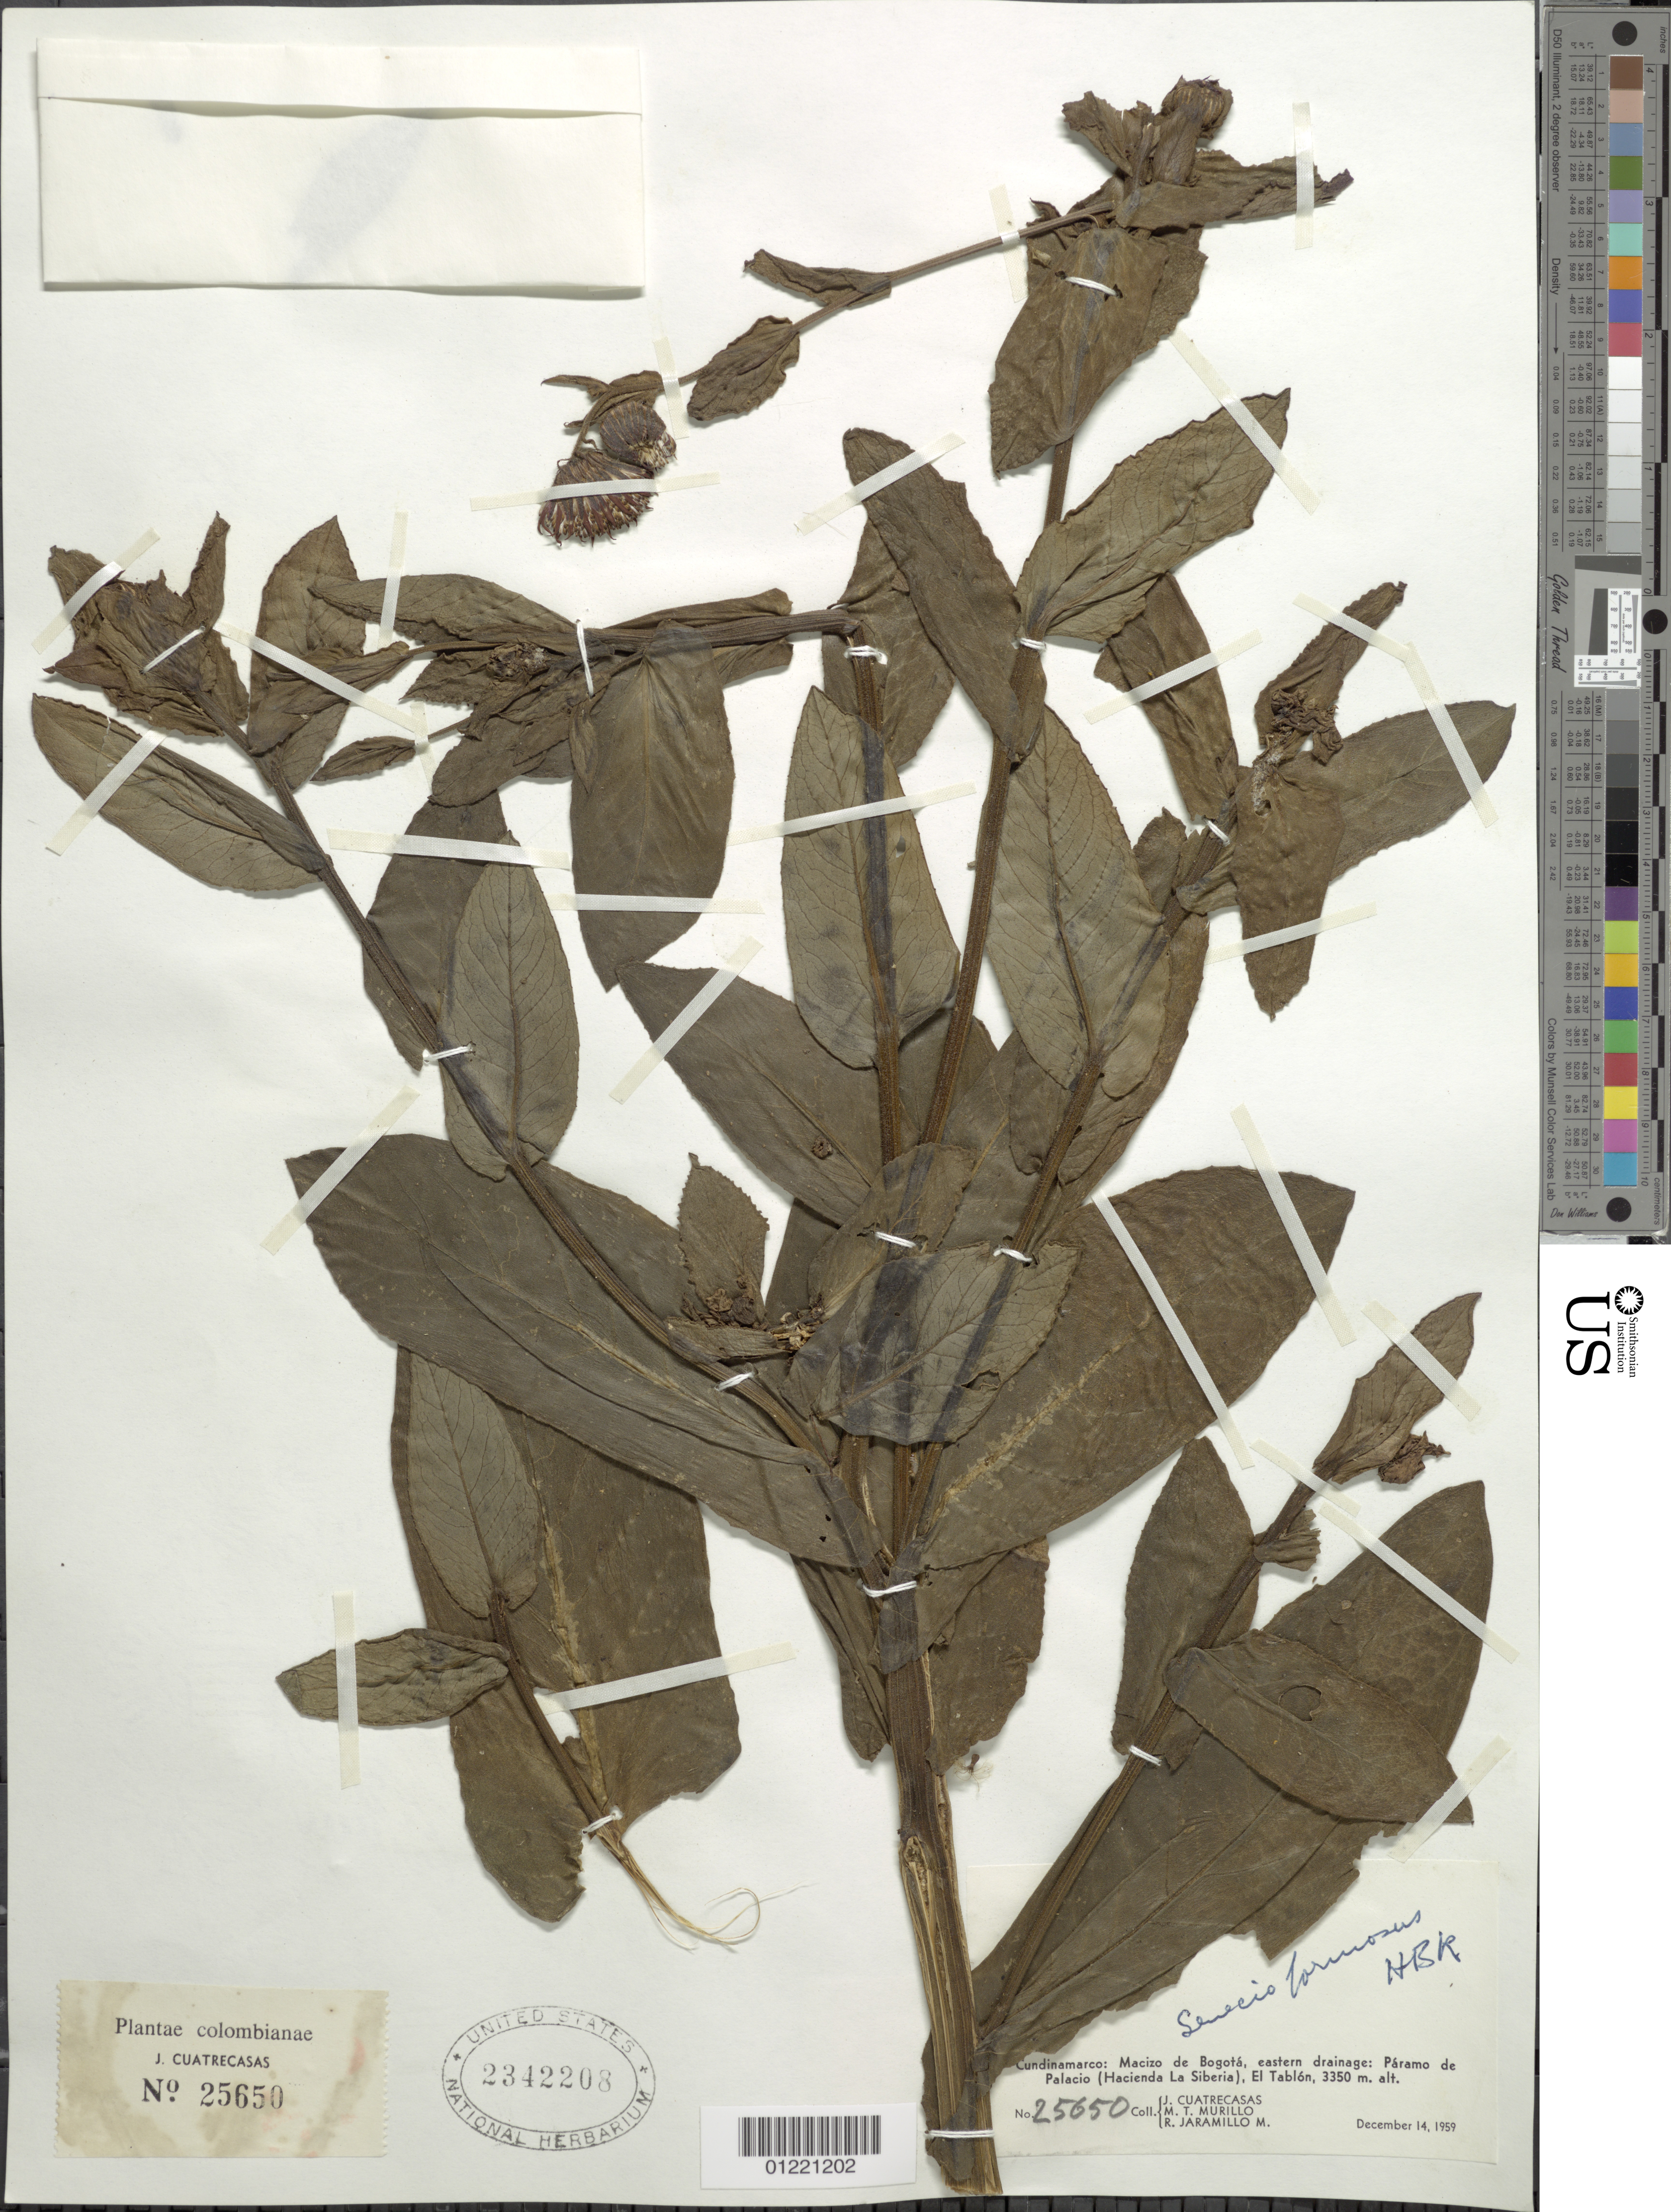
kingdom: Plantae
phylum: Tracheophyta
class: Magnoliopsida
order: Asterales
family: Asteraceae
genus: Senecio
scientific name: Senecio wedglacialis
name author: Cuatrec.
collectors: J. Cuatrecasas, M. Murillo & R. Jaramillo M.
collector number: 25650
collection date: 1959-12-14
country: Colombia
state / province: Cundinamarca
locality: Macizo de Bogotá, eastern drainage: Páramo de Palacio (Hacienda la Siberia), El Tablón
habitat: paramo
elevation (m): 3350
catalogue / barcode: US 2342208